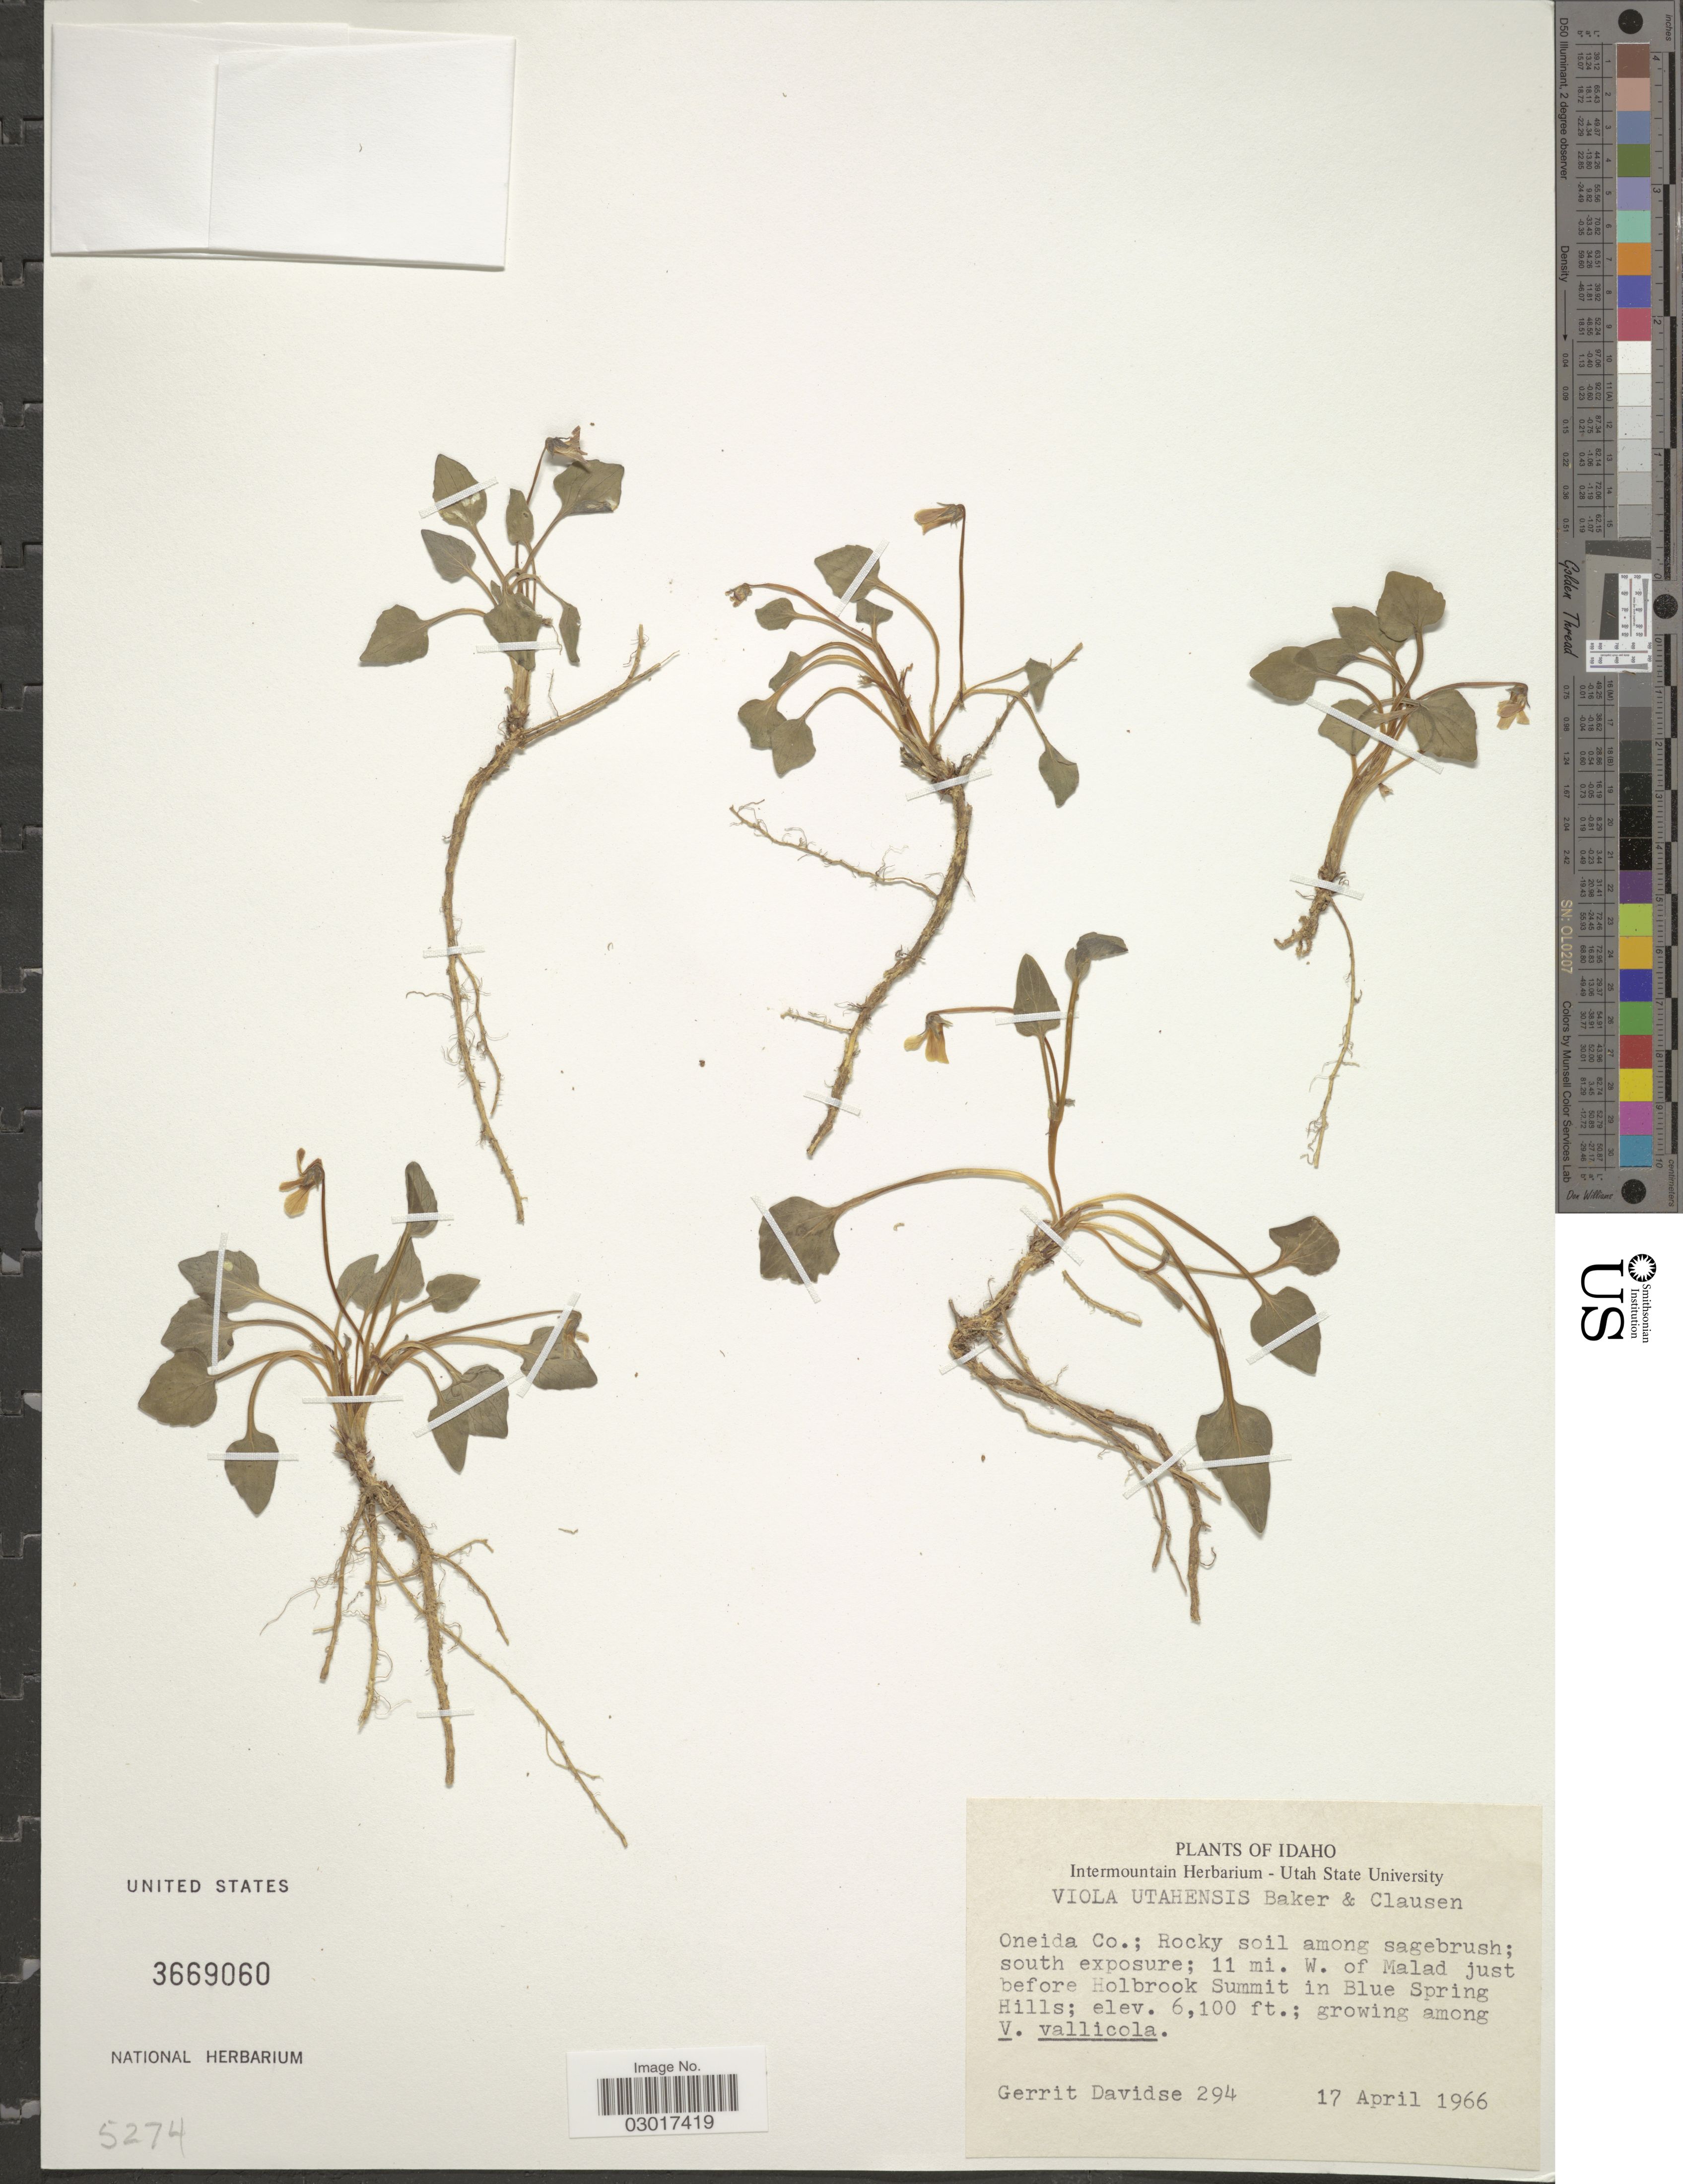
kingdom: Plantae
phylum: Tracheophyta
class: Magnoliopsida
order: Malpighiales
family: Violaceae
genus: Viola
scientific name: Viola utahensis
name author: M.S. Baker & J.C. Clausen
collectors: G. Davidse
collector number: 294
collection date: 1966-04-17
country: United States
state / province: Idaho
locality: Oneida Co.; Rocky soil among sagebrush; south exposure; 11 mi. W. of Malad just before Holbrook Summit in Blue Spring Hills.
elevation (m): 1859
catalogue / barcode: US 3669060